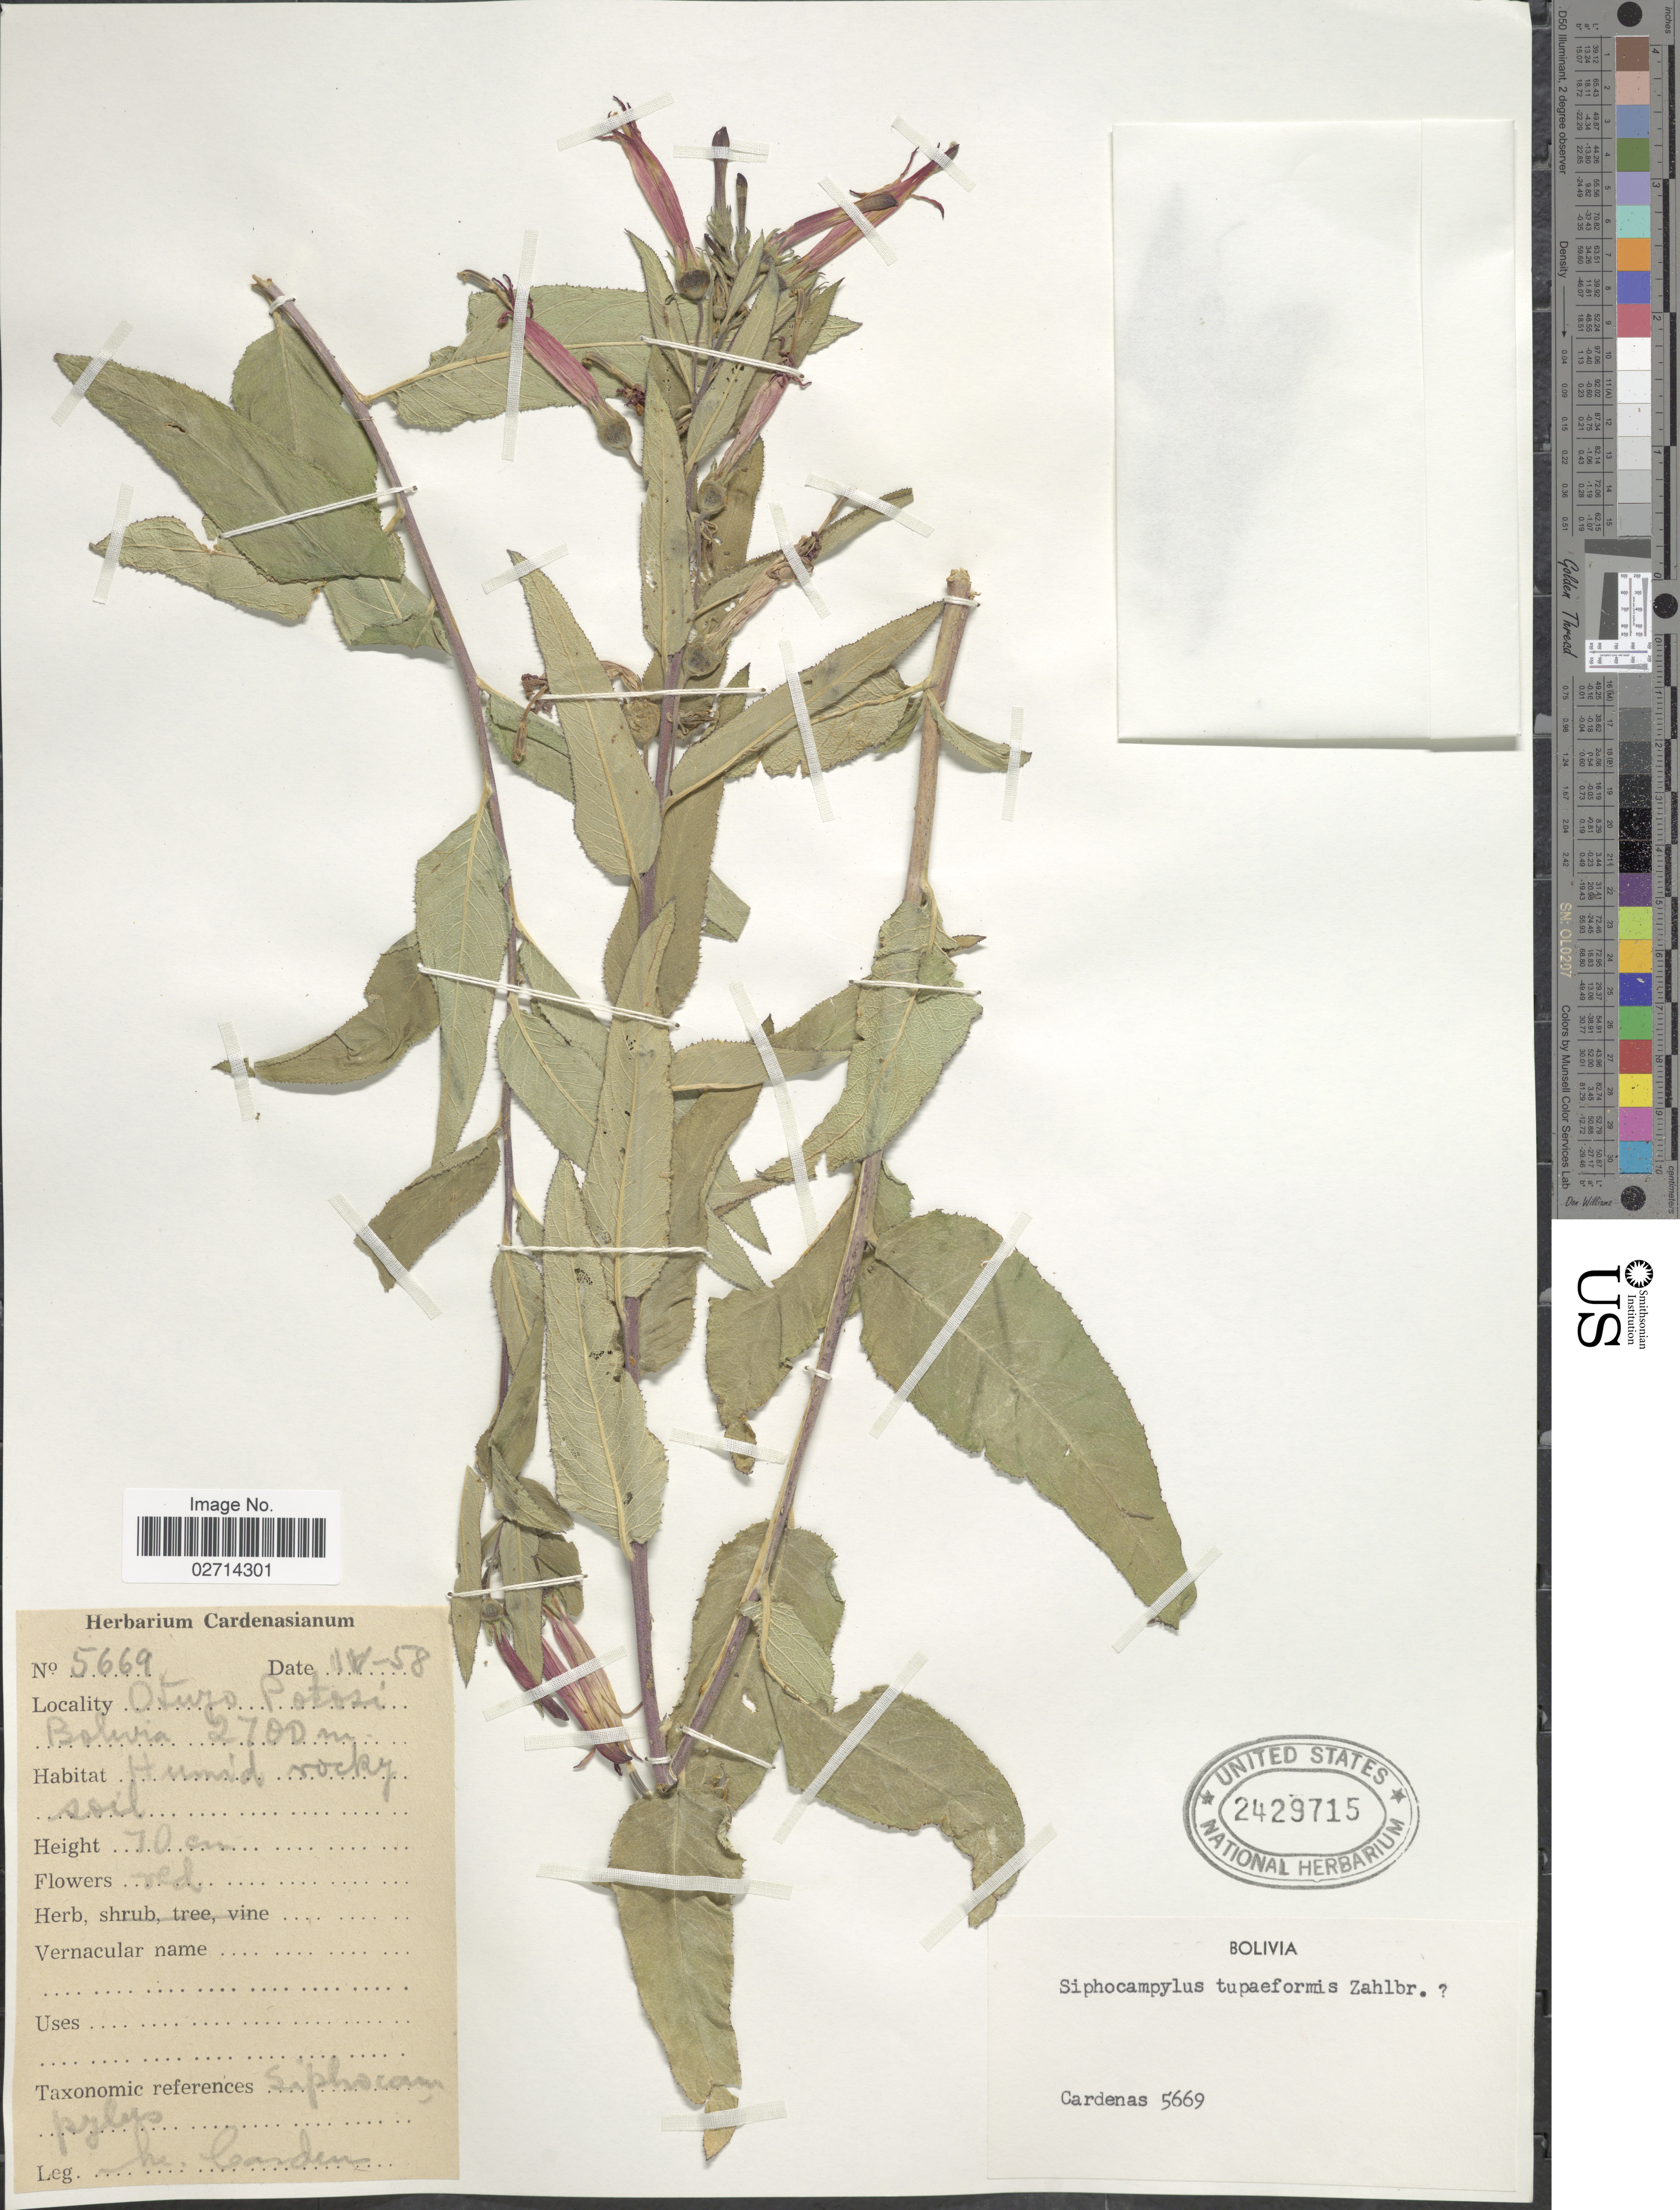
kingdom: Plantae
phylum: Tracheophyta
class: Magnoliopsida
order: Asterales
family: Campanulaceae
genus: Siphocampylus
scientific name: Siphocampylus tupaeformis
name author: Zahlbr.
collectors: M. Cárdenas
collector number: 5669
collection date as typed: Transcribed d/m/y: /4/58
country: Bolivia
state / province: Potosi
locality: Otuyo.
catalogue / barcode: US 2429715